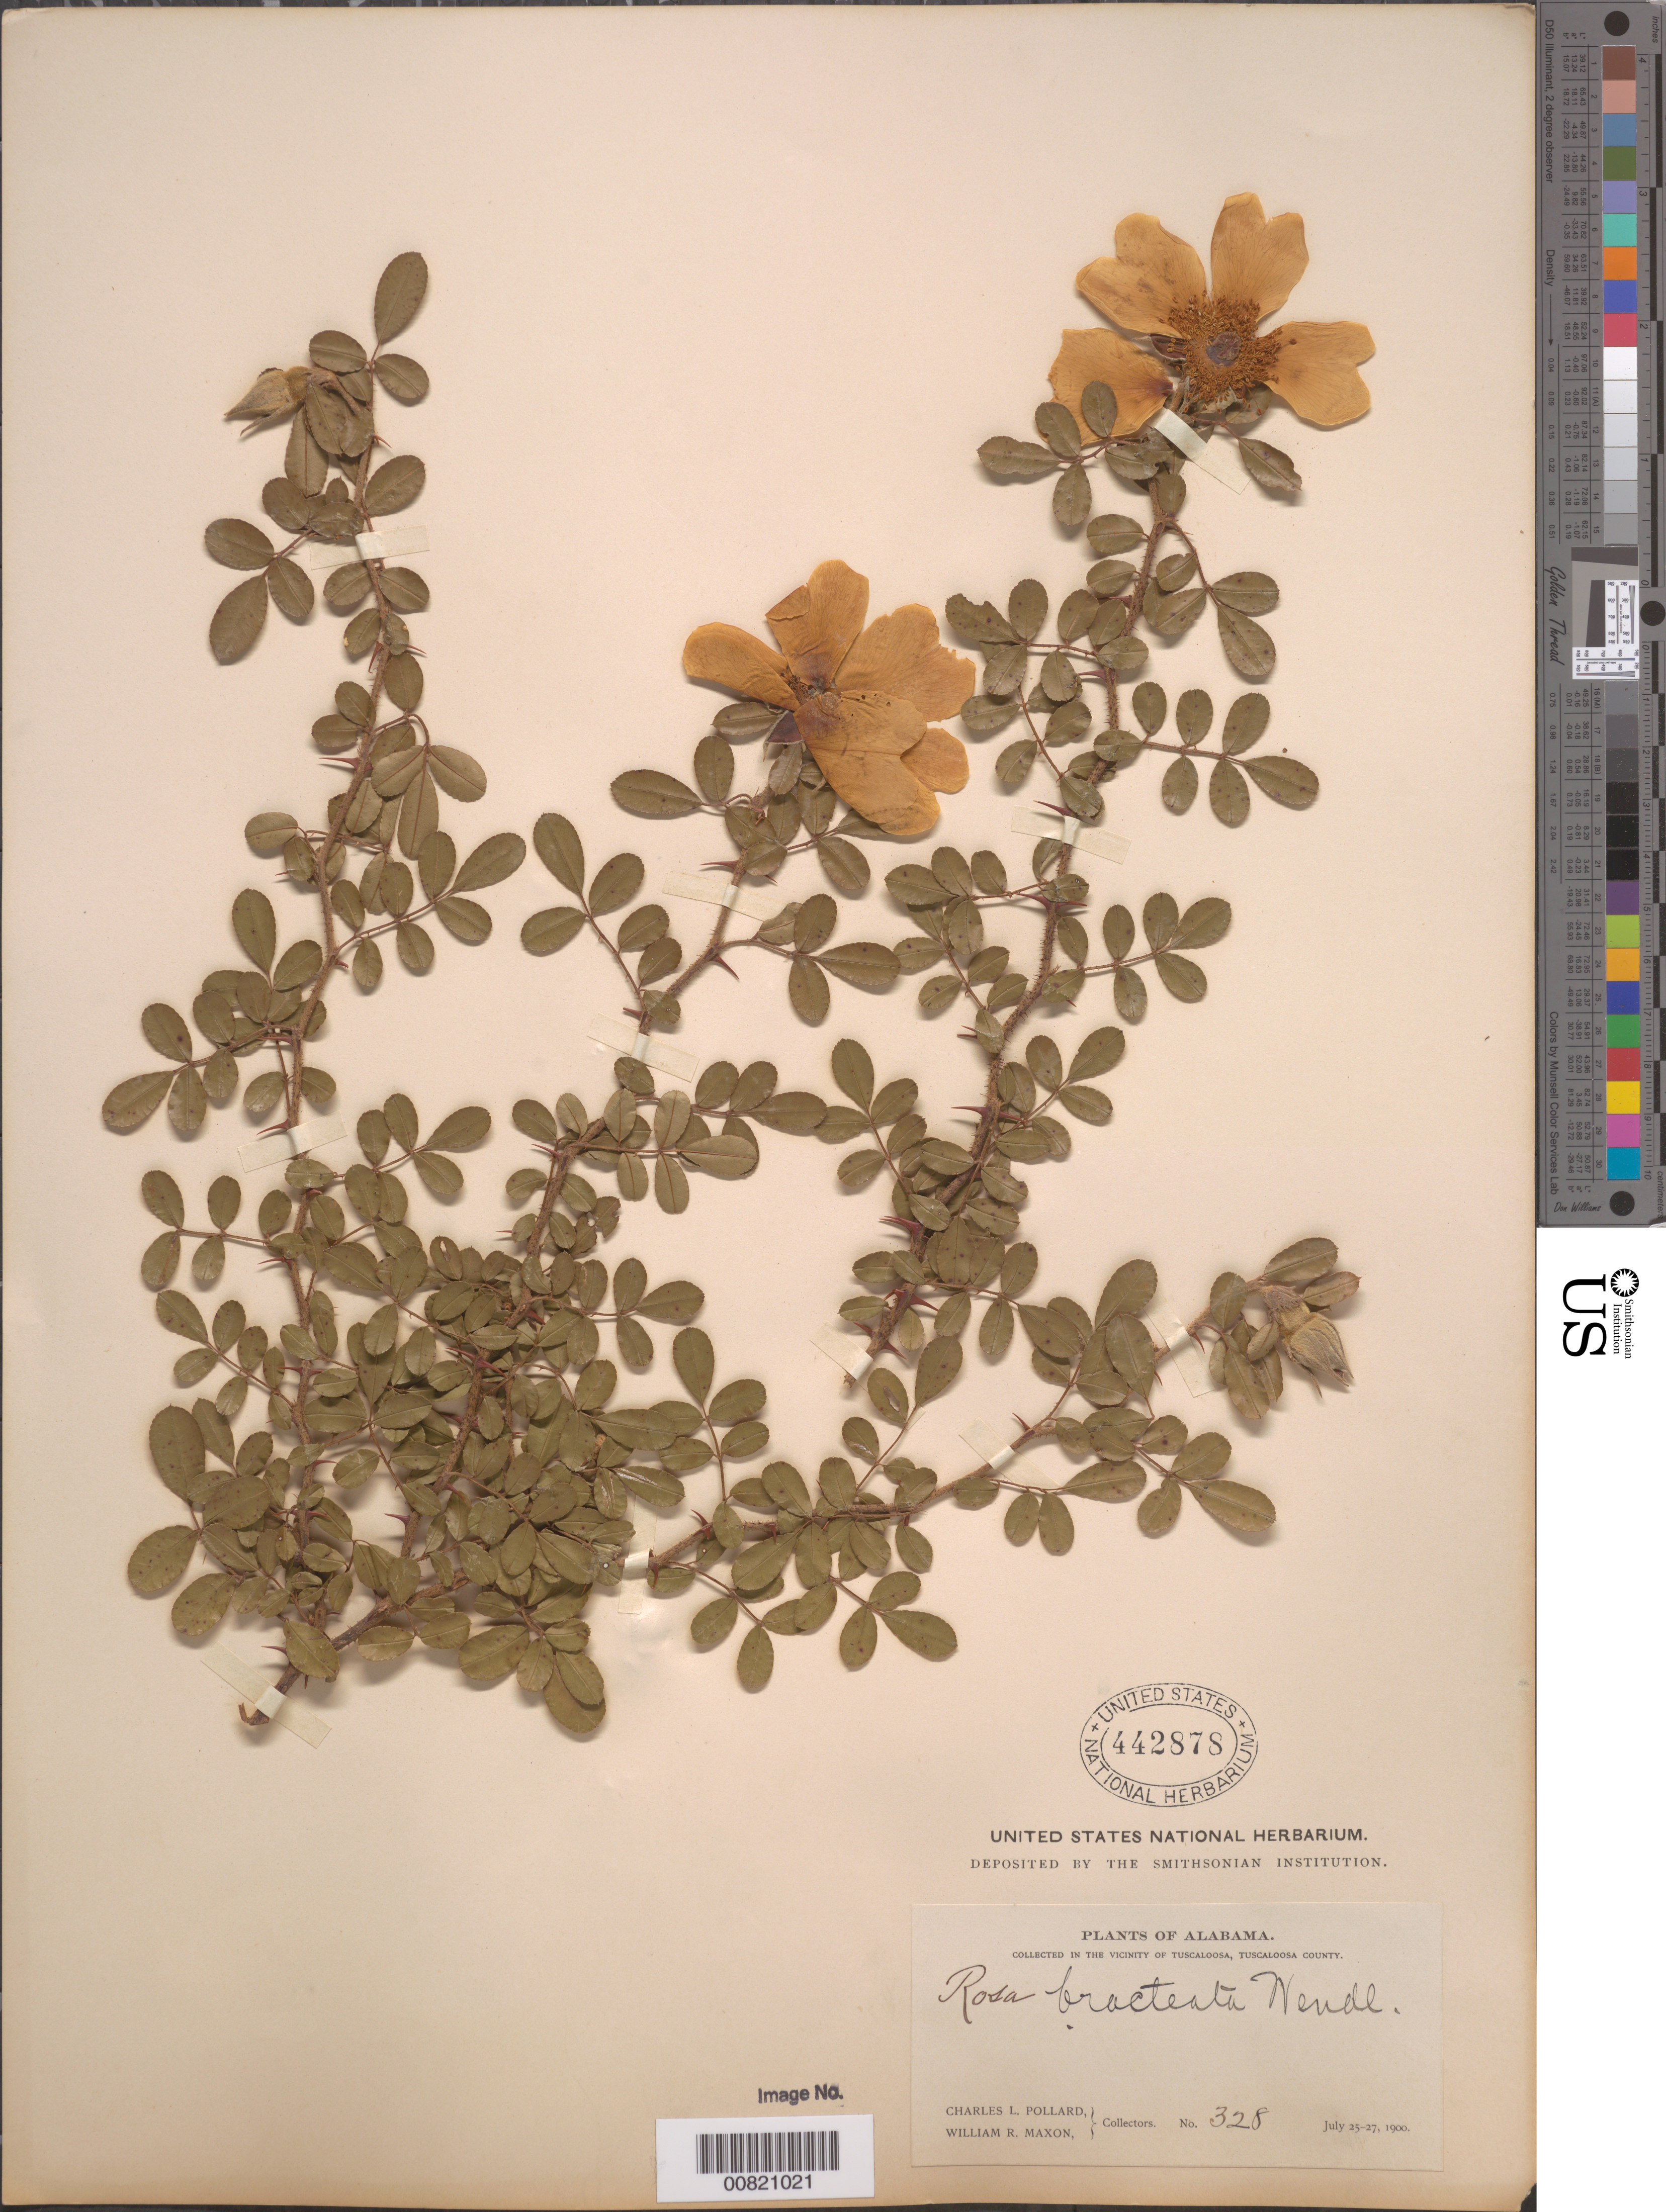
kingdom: Plantae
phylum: Tracheophyta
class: Magnoliopsida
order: Rosales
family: Rosaceae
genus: Rosa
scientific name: Rosa bracteata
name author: J.C. Wendl.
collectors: C. L. Pollard & W. R. Maxon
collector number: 328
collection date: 1900-07-25/1900-07-27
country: United States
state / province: Alabama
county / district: Tuscaloosa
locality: Vicinity of Tuscaloosa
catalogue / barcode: US 442878